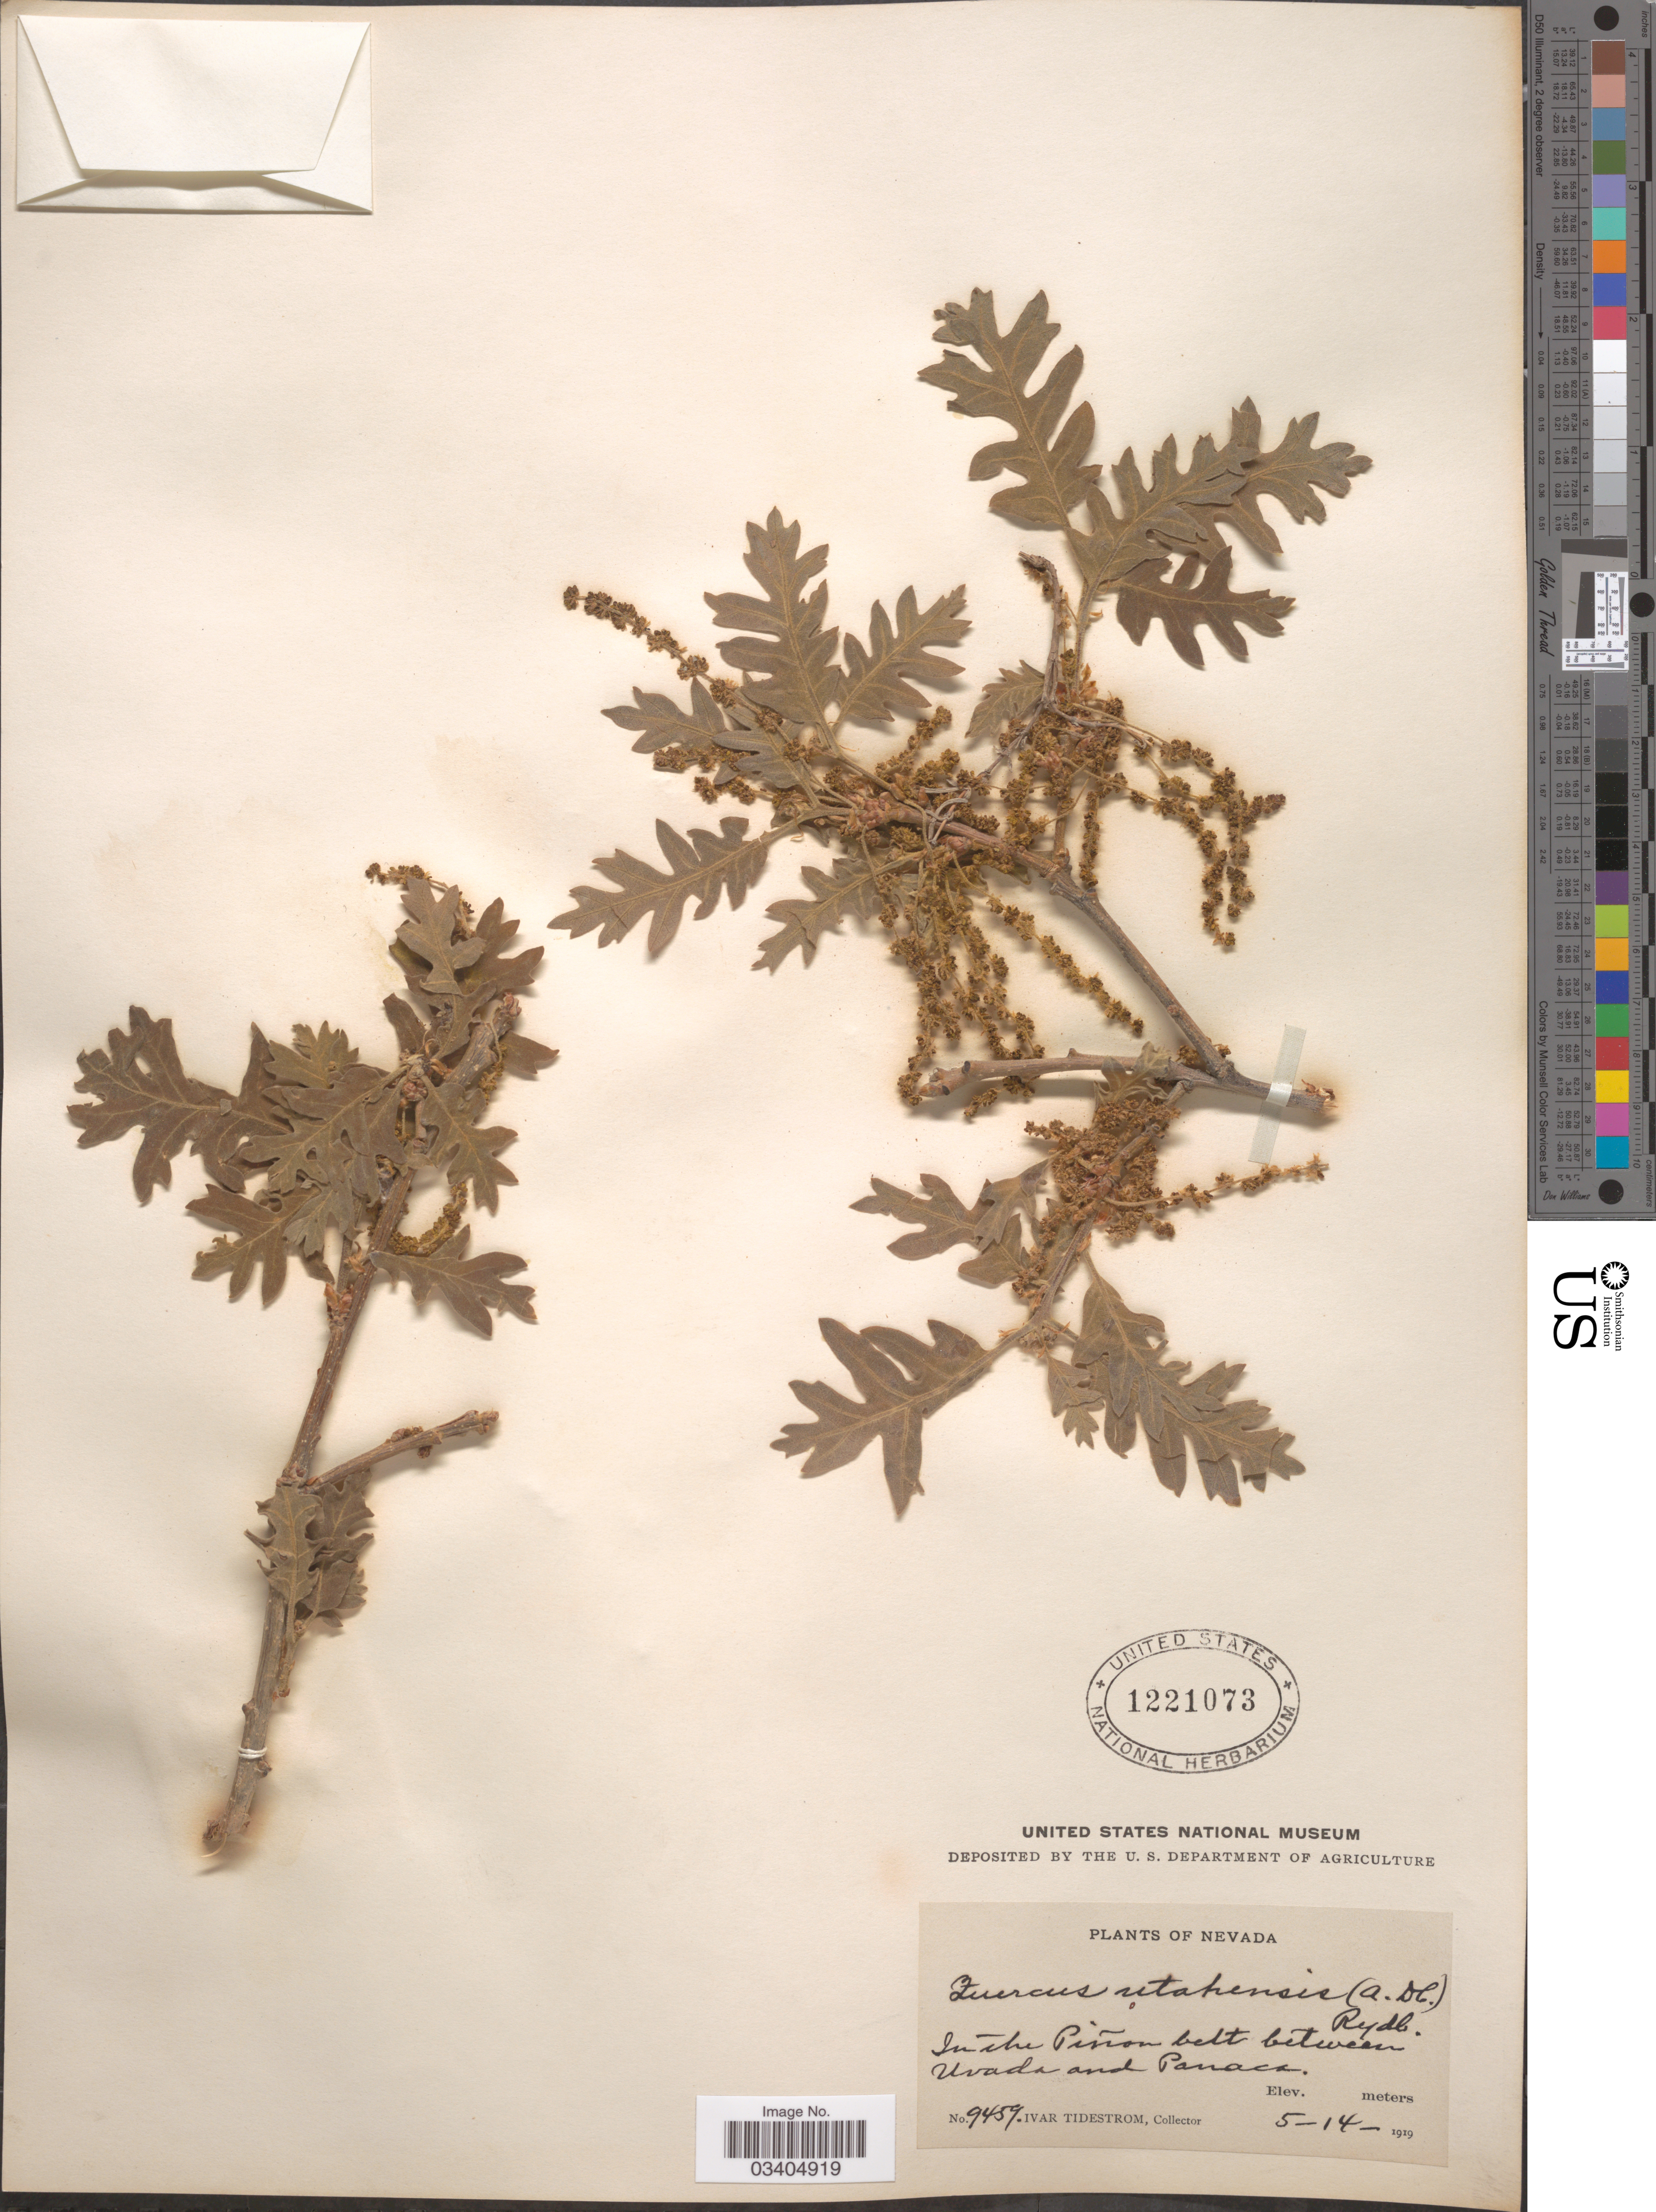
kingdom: Plantae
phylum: Tracheophyta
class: Magnoliopsida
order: Fagales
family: Fagaceae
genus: Quercus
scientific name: Quercus gambelii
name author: Nutt.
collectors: I. F. Tidestrom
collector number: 9459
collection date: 1919-05-14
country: United States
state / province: Nevada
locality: In the Piñon belt between Uvada and Panaca.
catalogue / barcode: US 1221073